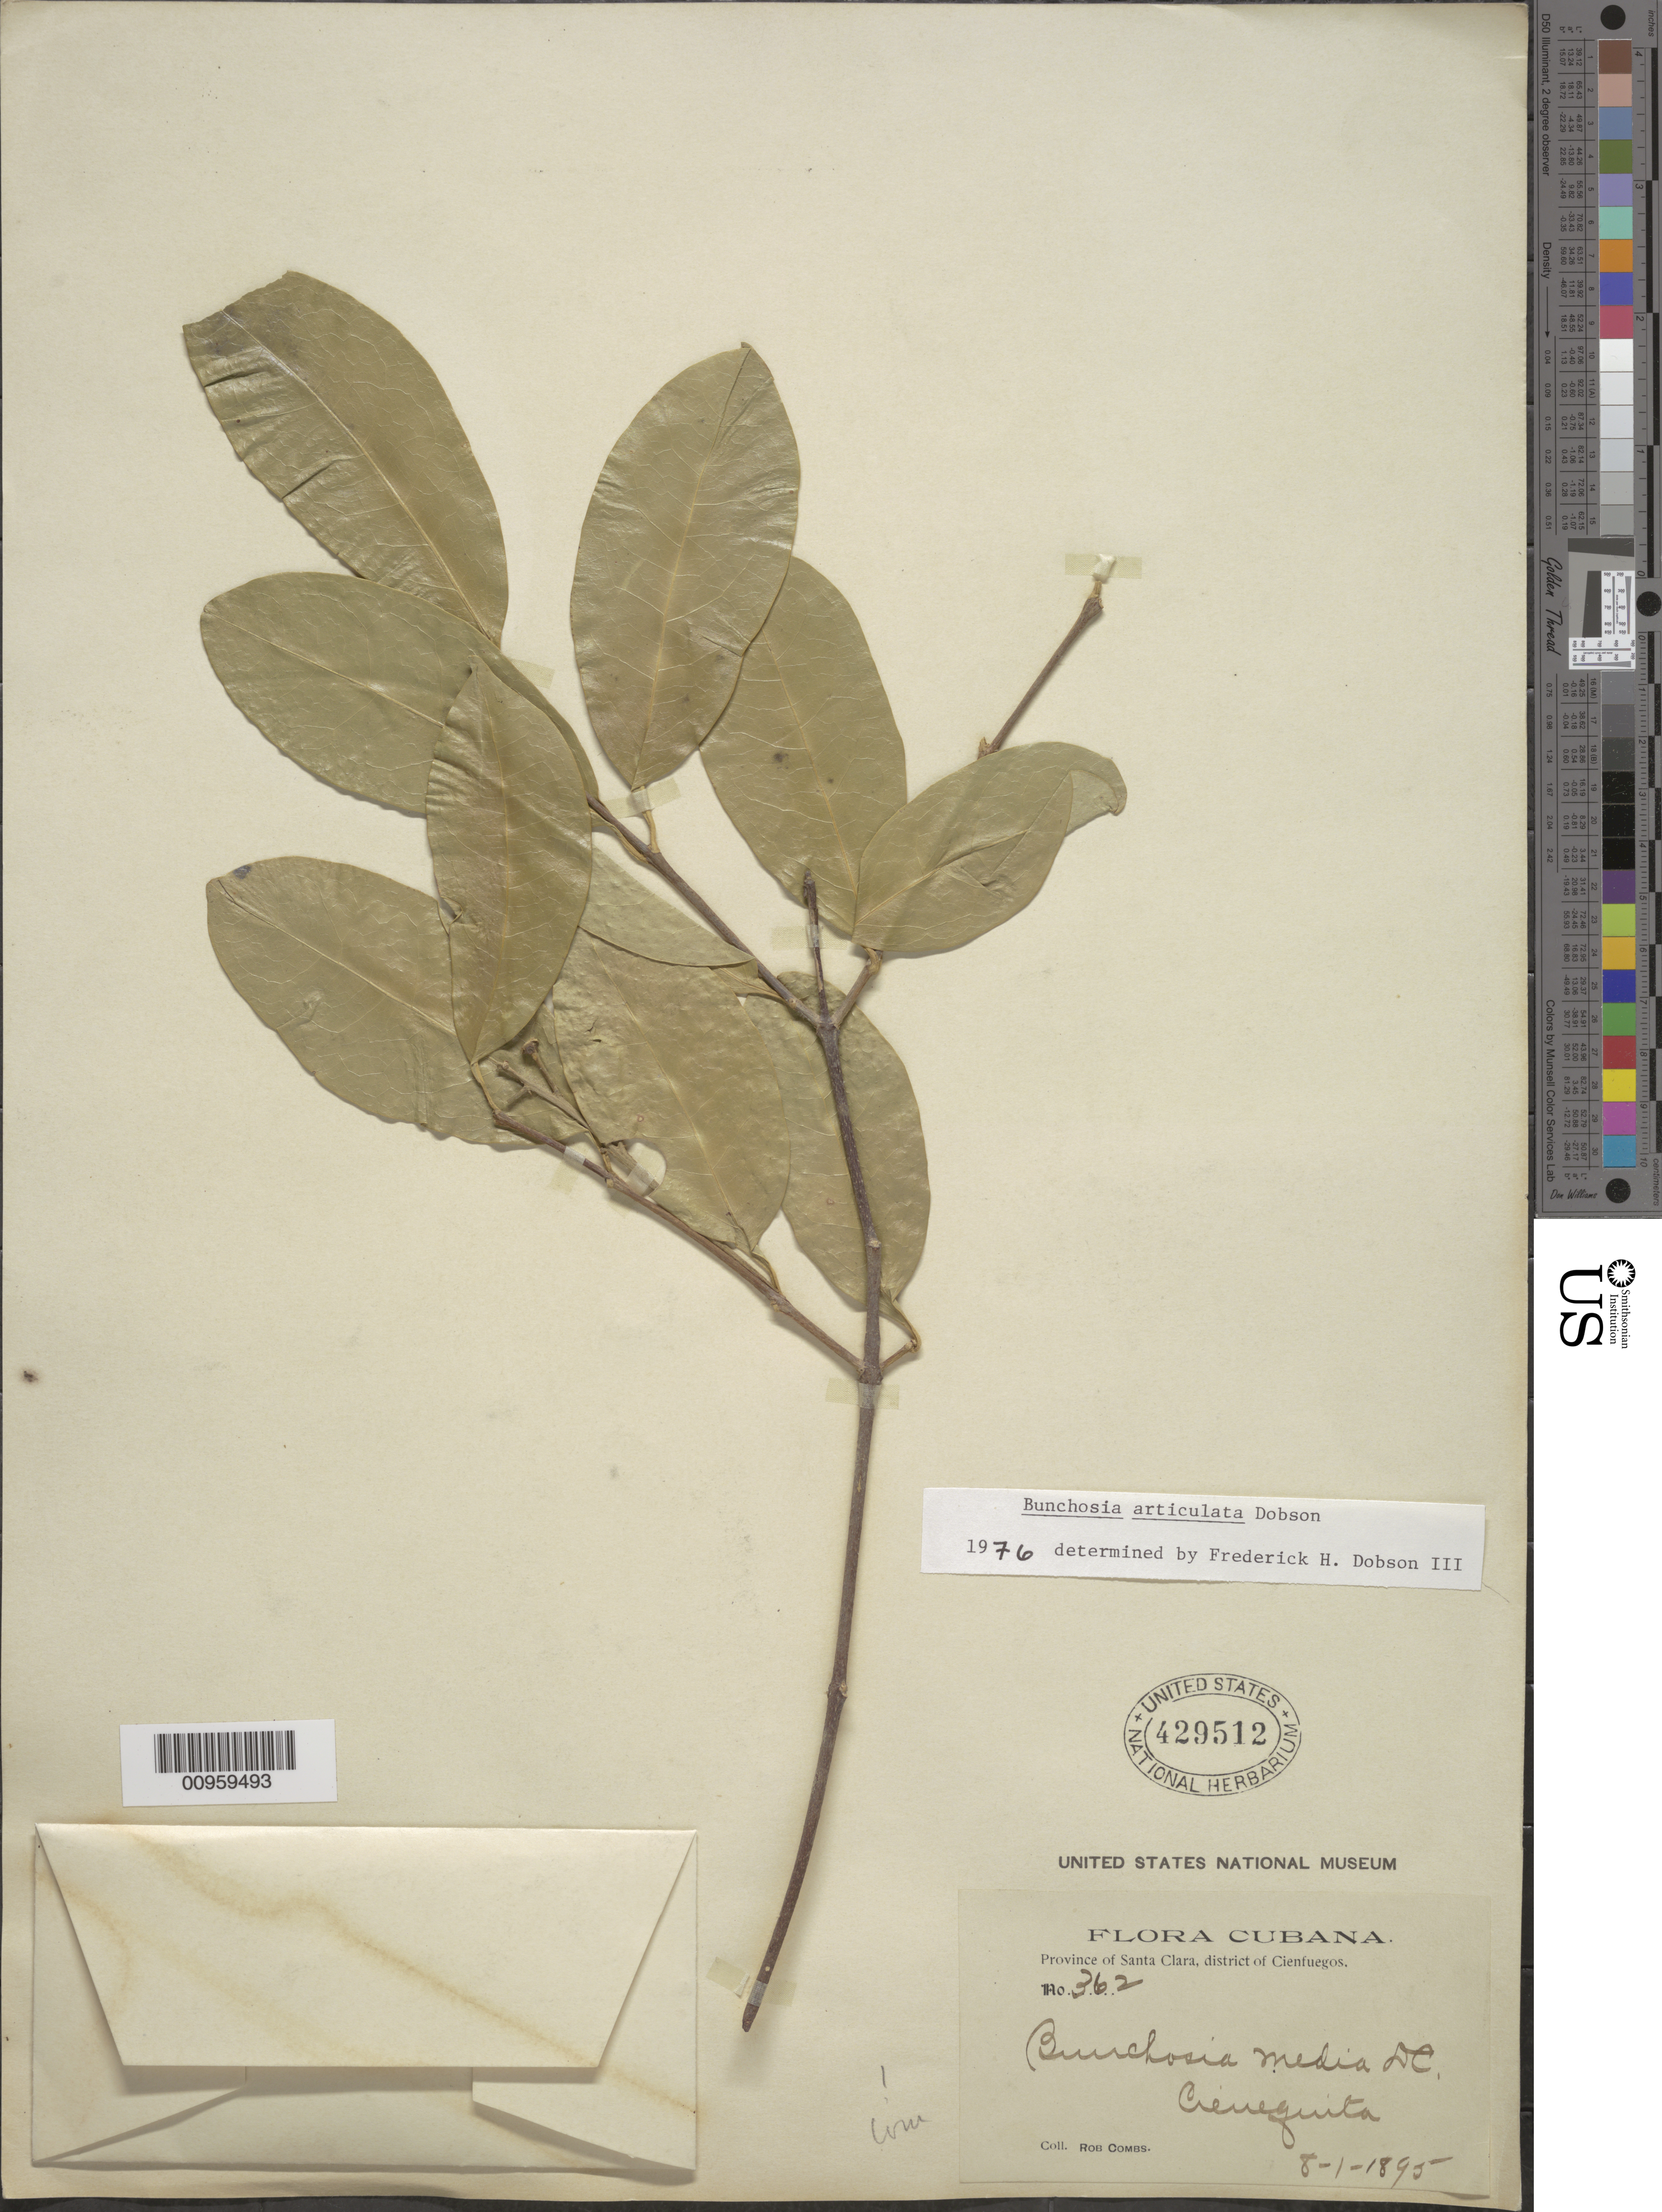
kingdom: Plantae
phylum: Tracheophyta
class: Magnoliopsida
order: Malpighiales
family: Malpighiaceae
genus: Bunchosia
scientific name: Bunchosia articulata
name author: Dobson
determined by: Dobson, F. H., III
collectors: R. Combs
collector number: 362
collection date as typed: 08 Jan 1895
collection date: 1895-01-08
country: Cuba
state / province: Las Villas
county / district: Cienfuegos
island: Cuba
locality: Cienguita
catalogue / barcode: US 429512